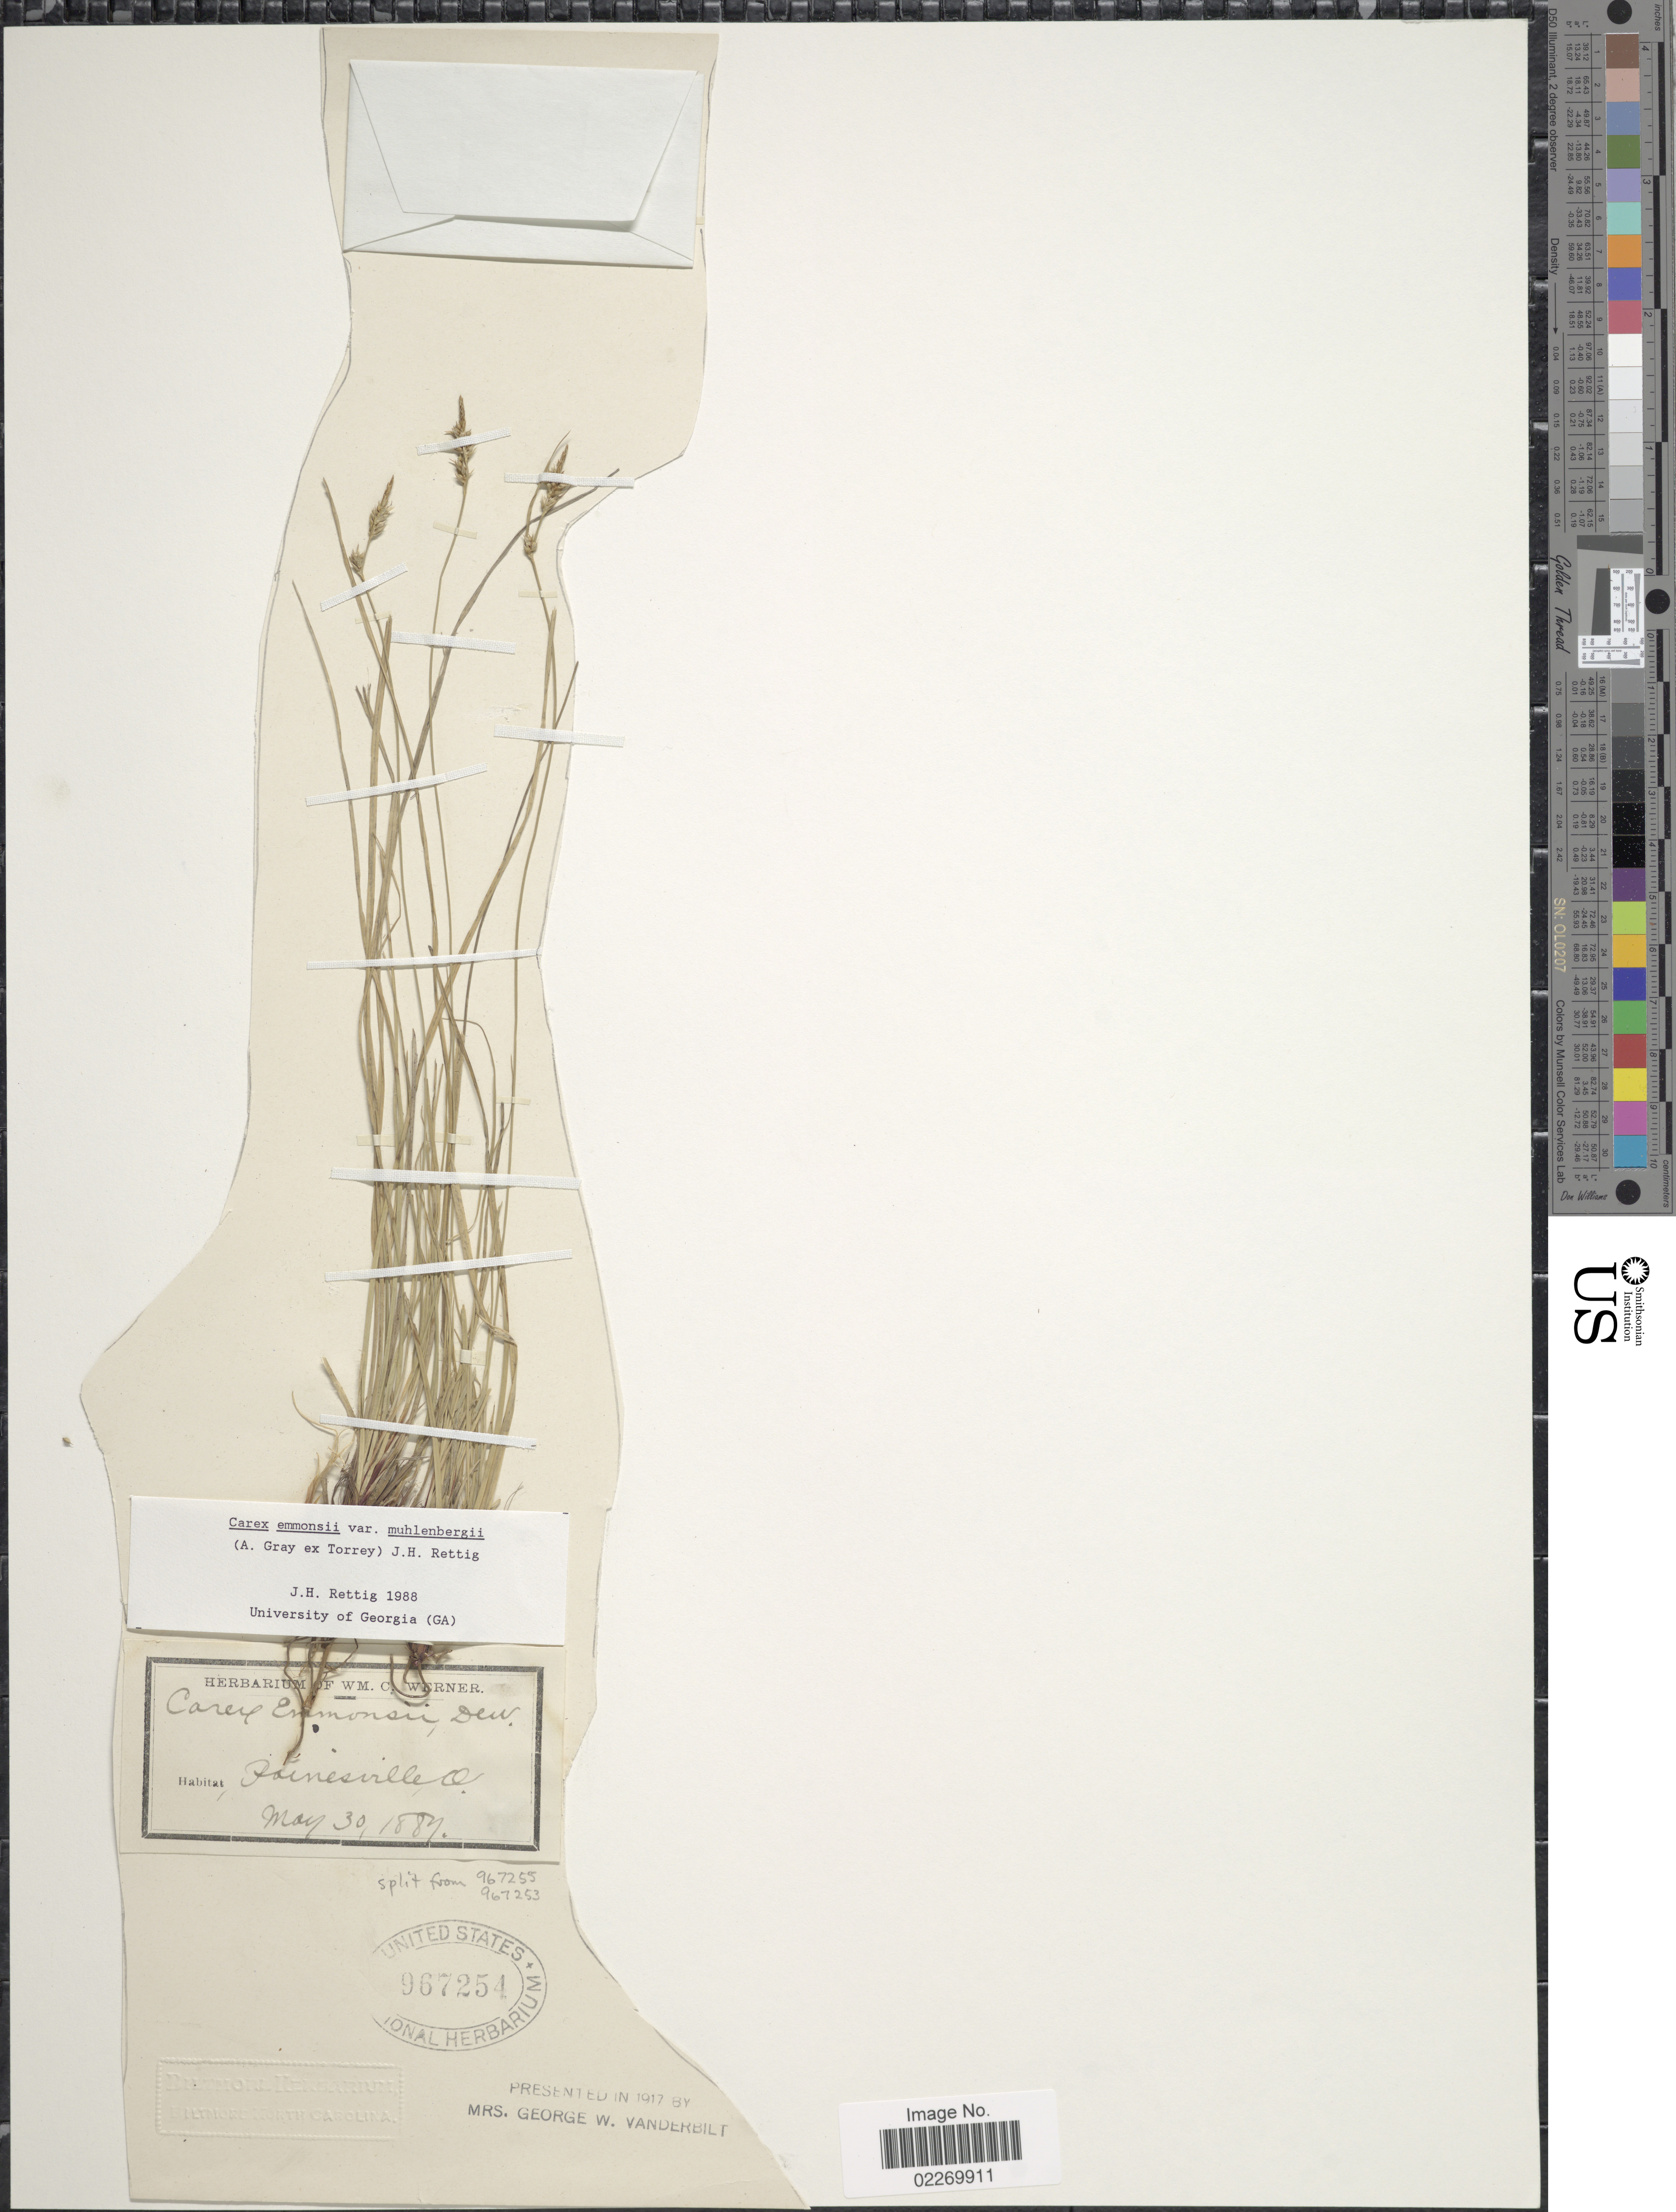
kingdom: Plantae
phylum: Tracheophyta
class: Liliopsida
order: Poales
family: Cyperaceae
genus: Carex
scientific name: Carex albicans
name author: Willd. ex Spreng.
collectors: W. Werner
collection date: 1889-05-30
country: United States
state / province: Ohio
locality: Painesville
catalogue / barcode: US 967254